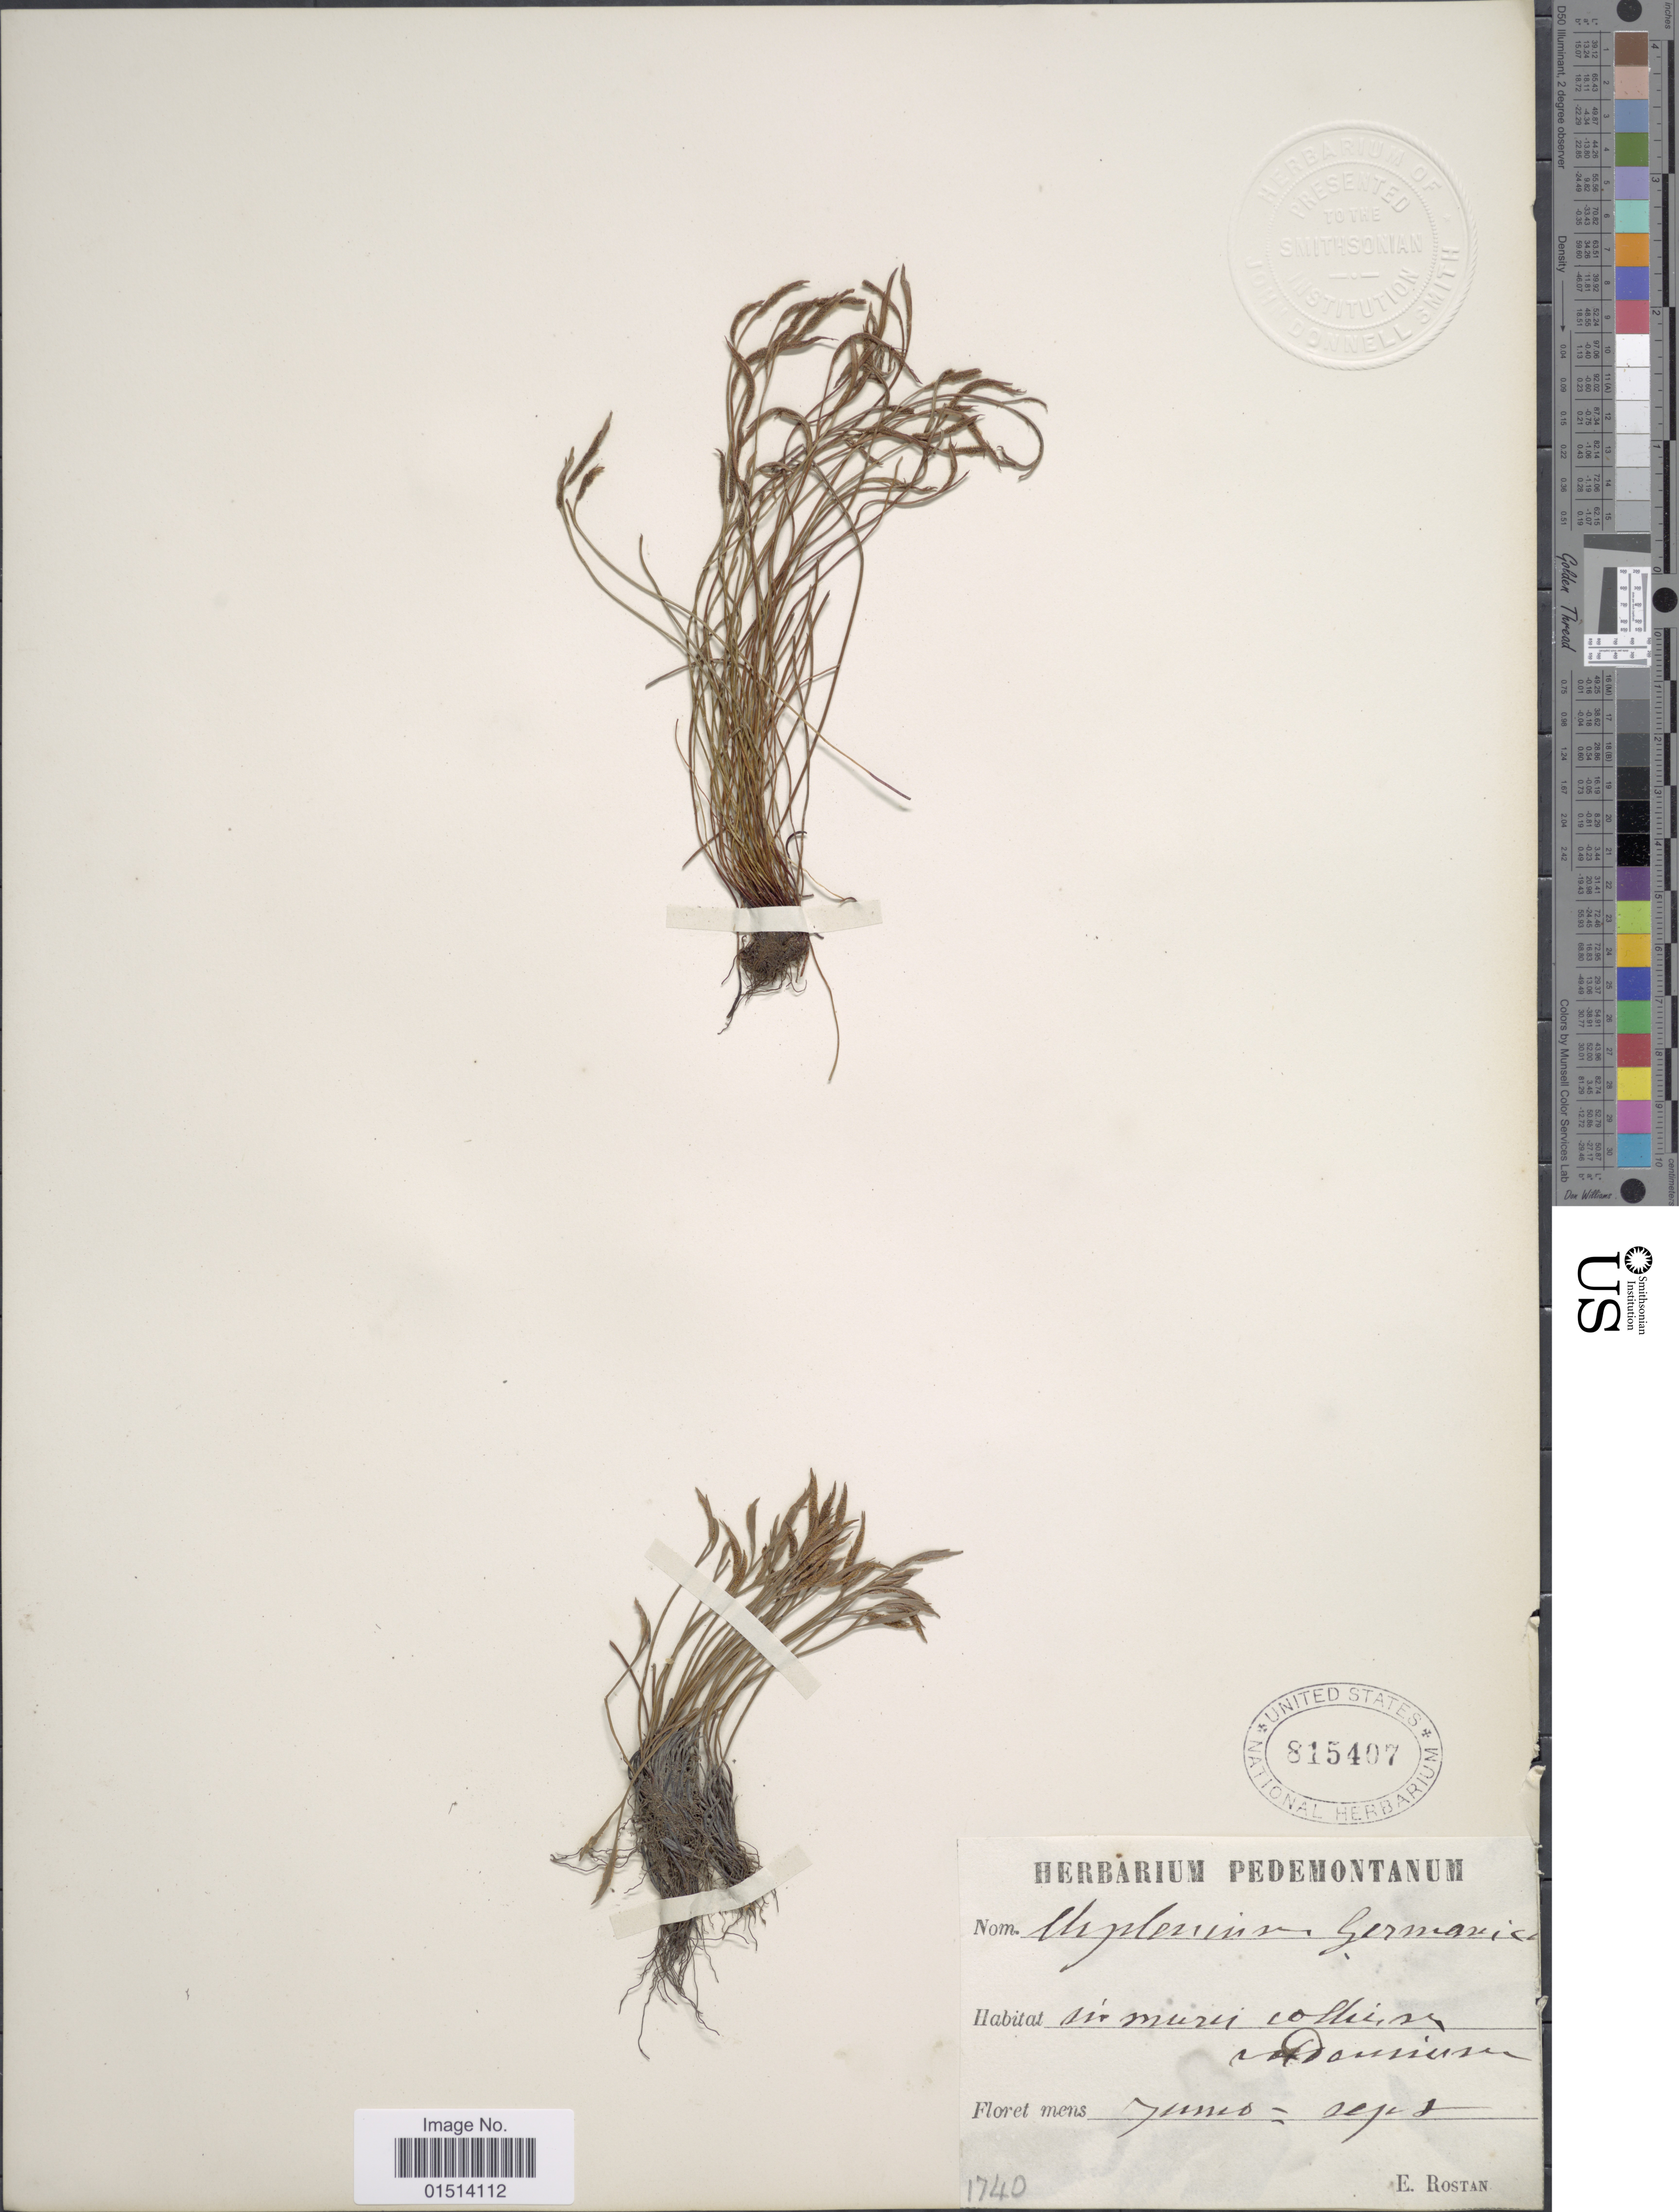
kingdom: Plantae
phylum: Tracheophyta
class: Polypodiopsida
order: Polypodiales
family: Aspleniaceae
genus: Asplenium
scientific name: Asplenium septentrionale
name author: (L.) Hoffm.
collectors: E. Rostan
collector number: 1740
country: Italy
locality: Rio Muri Collins in Dauniusu [interpreted]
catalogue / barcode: US 815407